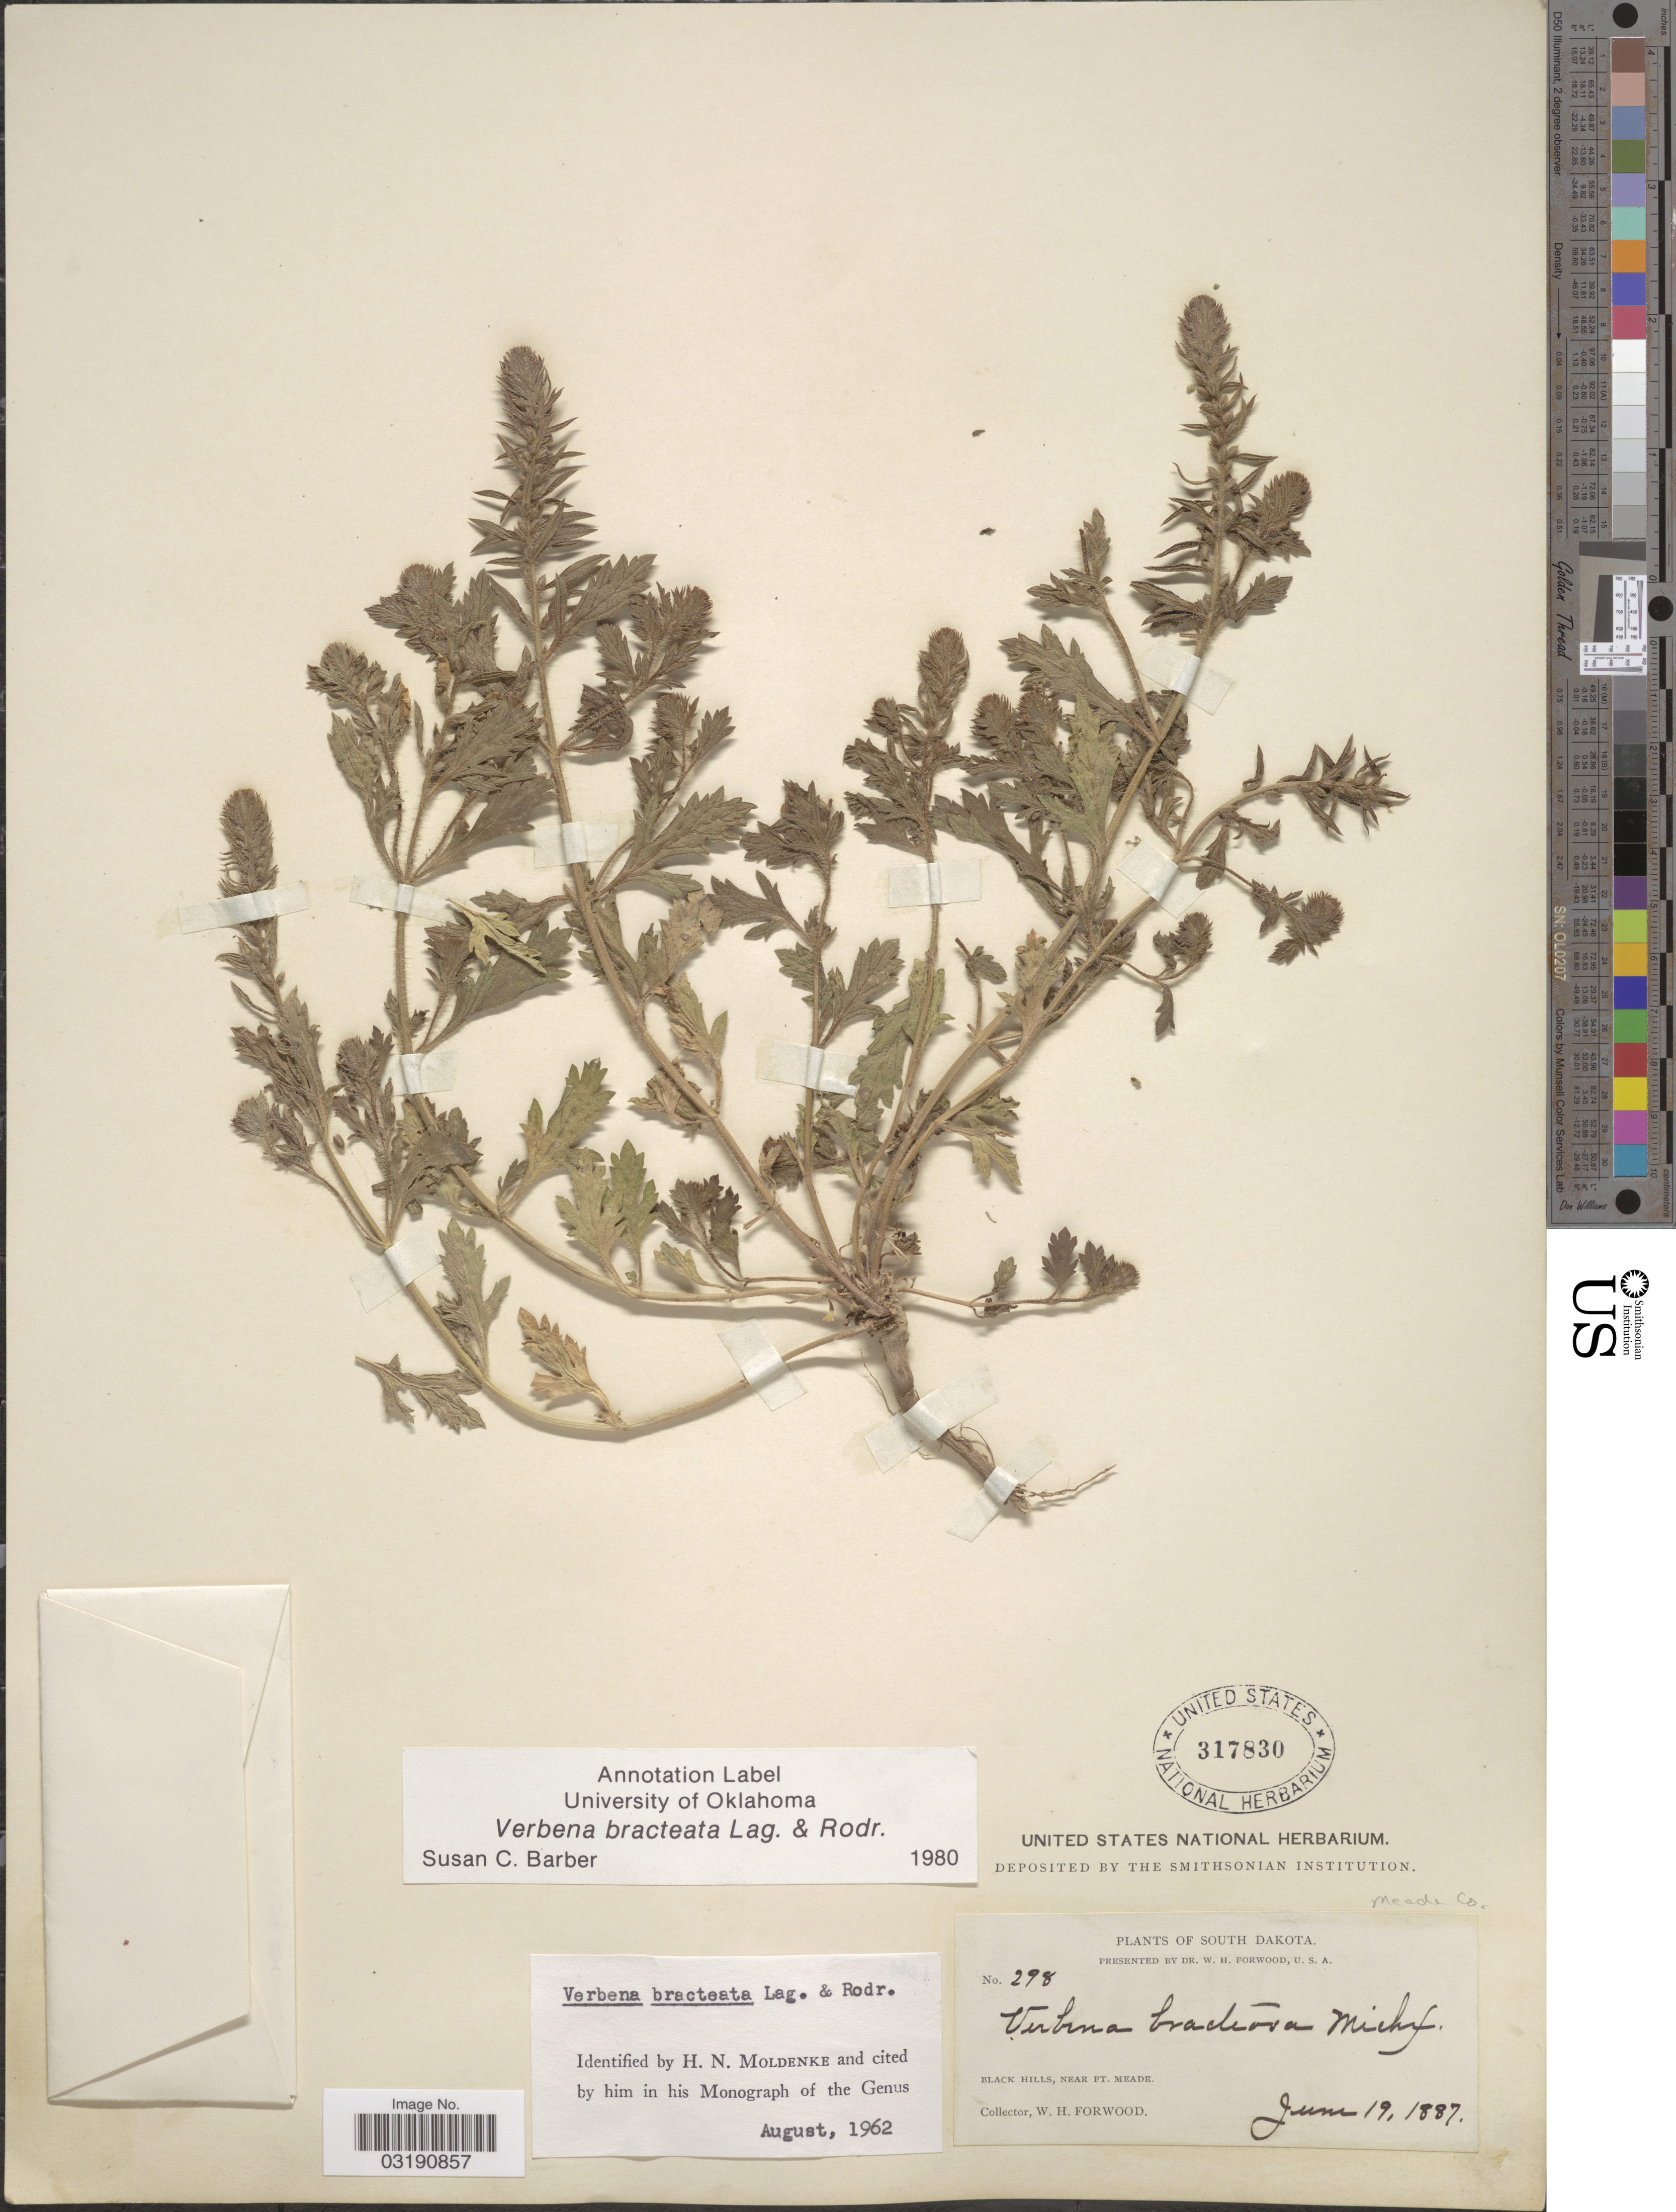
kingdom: Plantae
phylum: Tracheophyta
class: Magnoliopsida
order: Lamiales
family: Verbenaceae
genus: Verbena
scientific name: Verbena bracteata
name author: Cav. ex Lag. & Rodr.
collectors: W. Forwood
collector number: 298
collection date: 1887-06-19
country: United States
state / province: South Dakota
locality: Meade Co. Black Hills, near Ft. Meade.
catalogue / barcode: US 317830